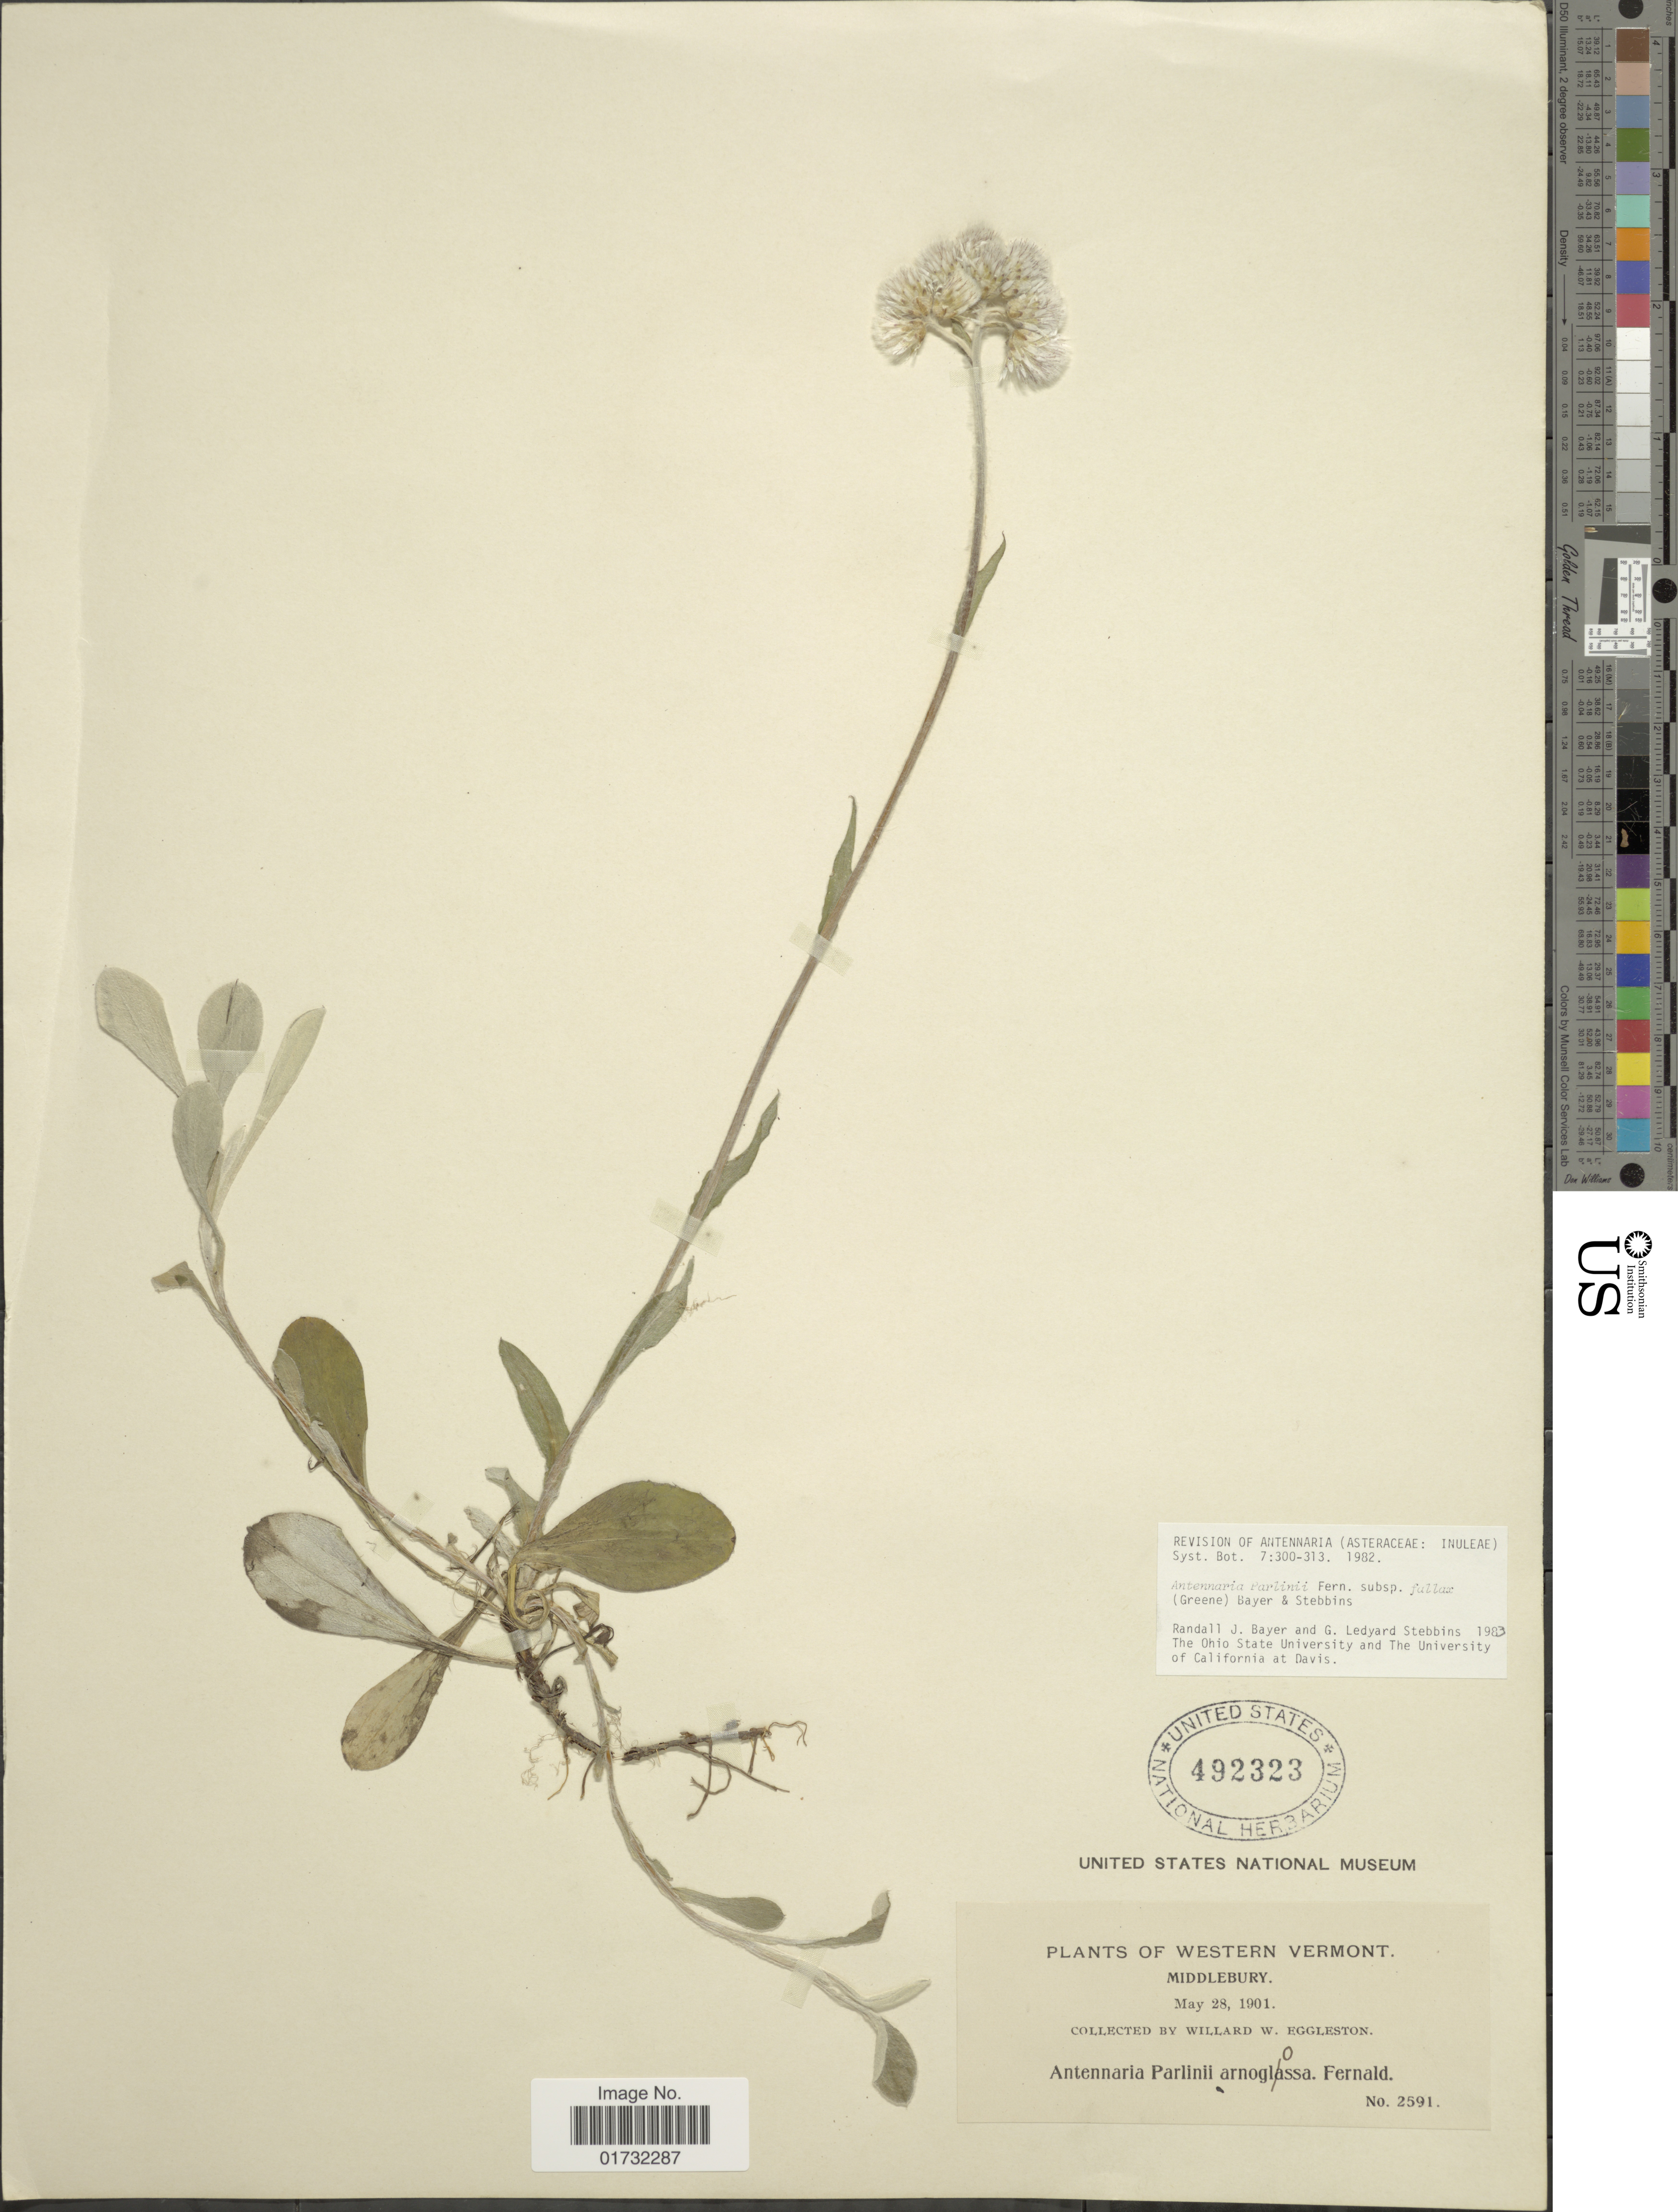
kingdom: Plantae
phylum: Tracheophyta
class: Magnoliopsida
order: Asterales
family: Asteraceae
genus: Antennaria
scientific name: Antennaria parlinii subsp. fallax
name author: (Greene) R.J. Bayer & Stebbins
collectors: W. W. Eggleston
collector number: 2591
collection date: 1901-05-28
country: United States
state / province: Vermont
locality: Western Vermont. Middlebury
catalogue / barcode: US 492323